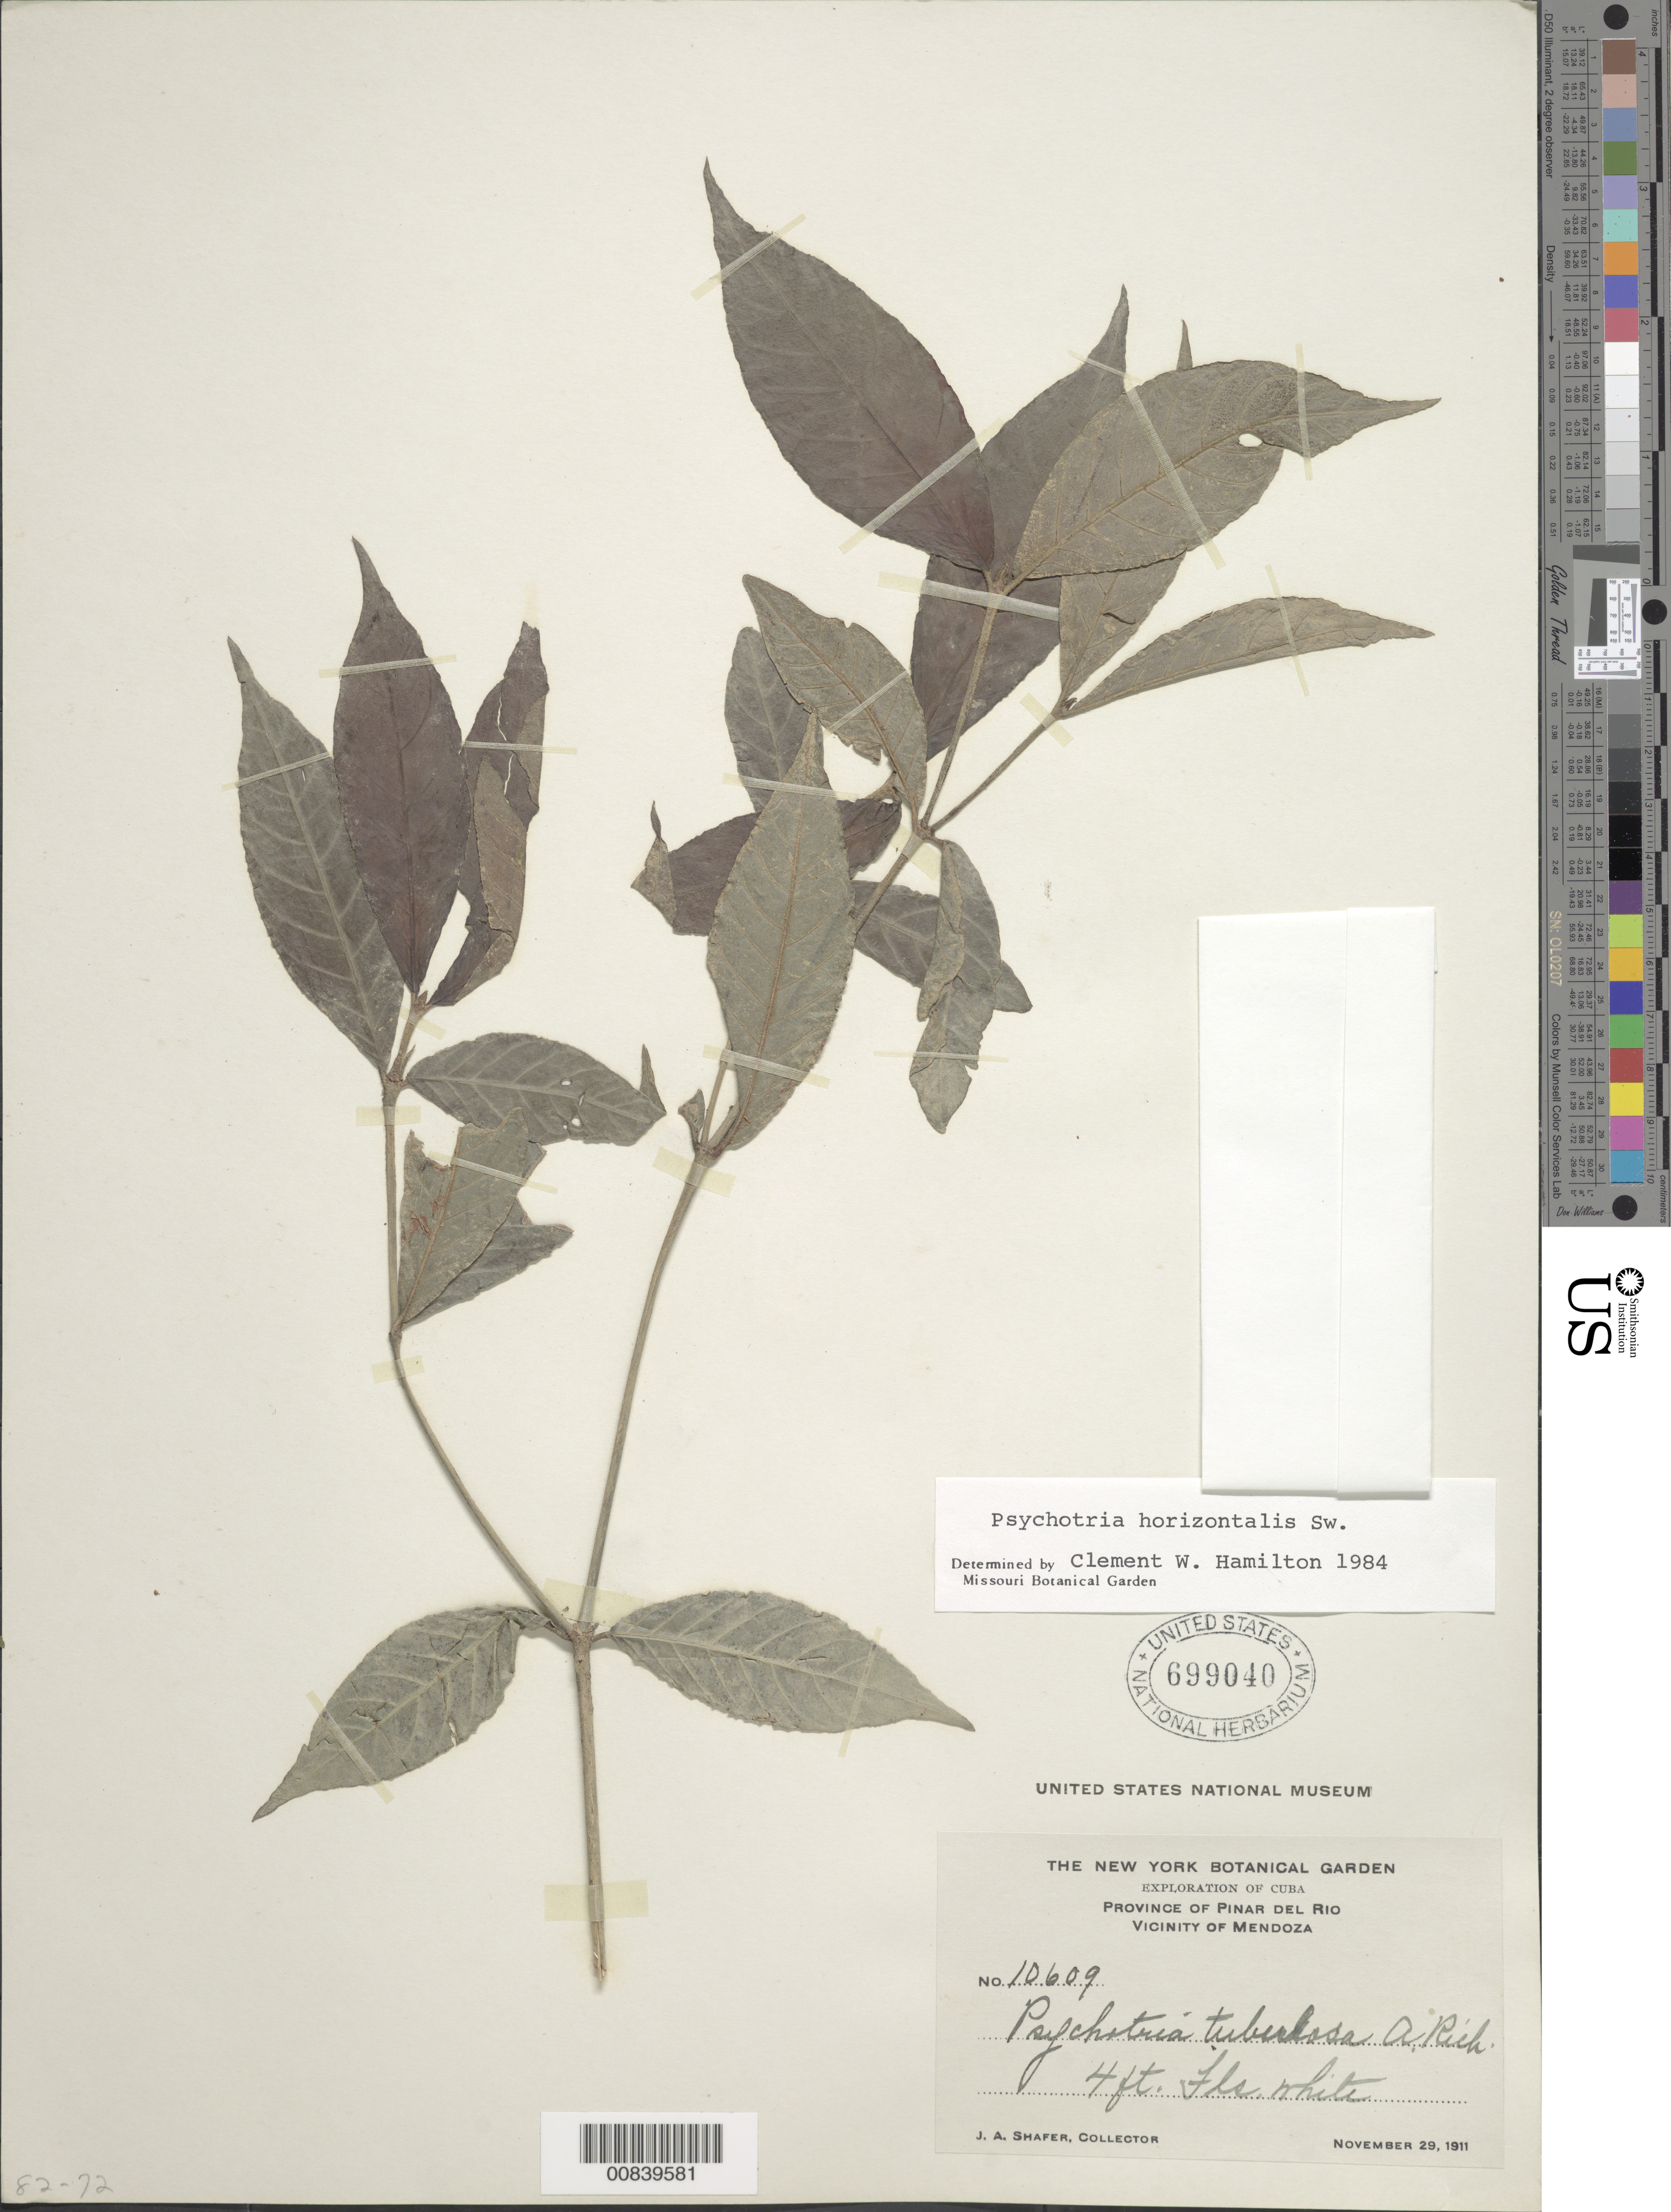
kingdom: Plantae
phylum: Tracheophyta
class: Magnoliopsida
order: Gentianales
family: Rubiaceae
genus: Psychotria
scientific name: Psychotria horizontalis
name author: Sw.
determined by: Hamilton, C. W.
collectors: J. A. Shafer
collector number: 10609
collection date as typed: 29 Nov 1911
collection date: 1911-11-29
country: Cuba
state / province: Pinar del Río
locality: Vicinity of Mendoza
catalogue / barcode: US 699040